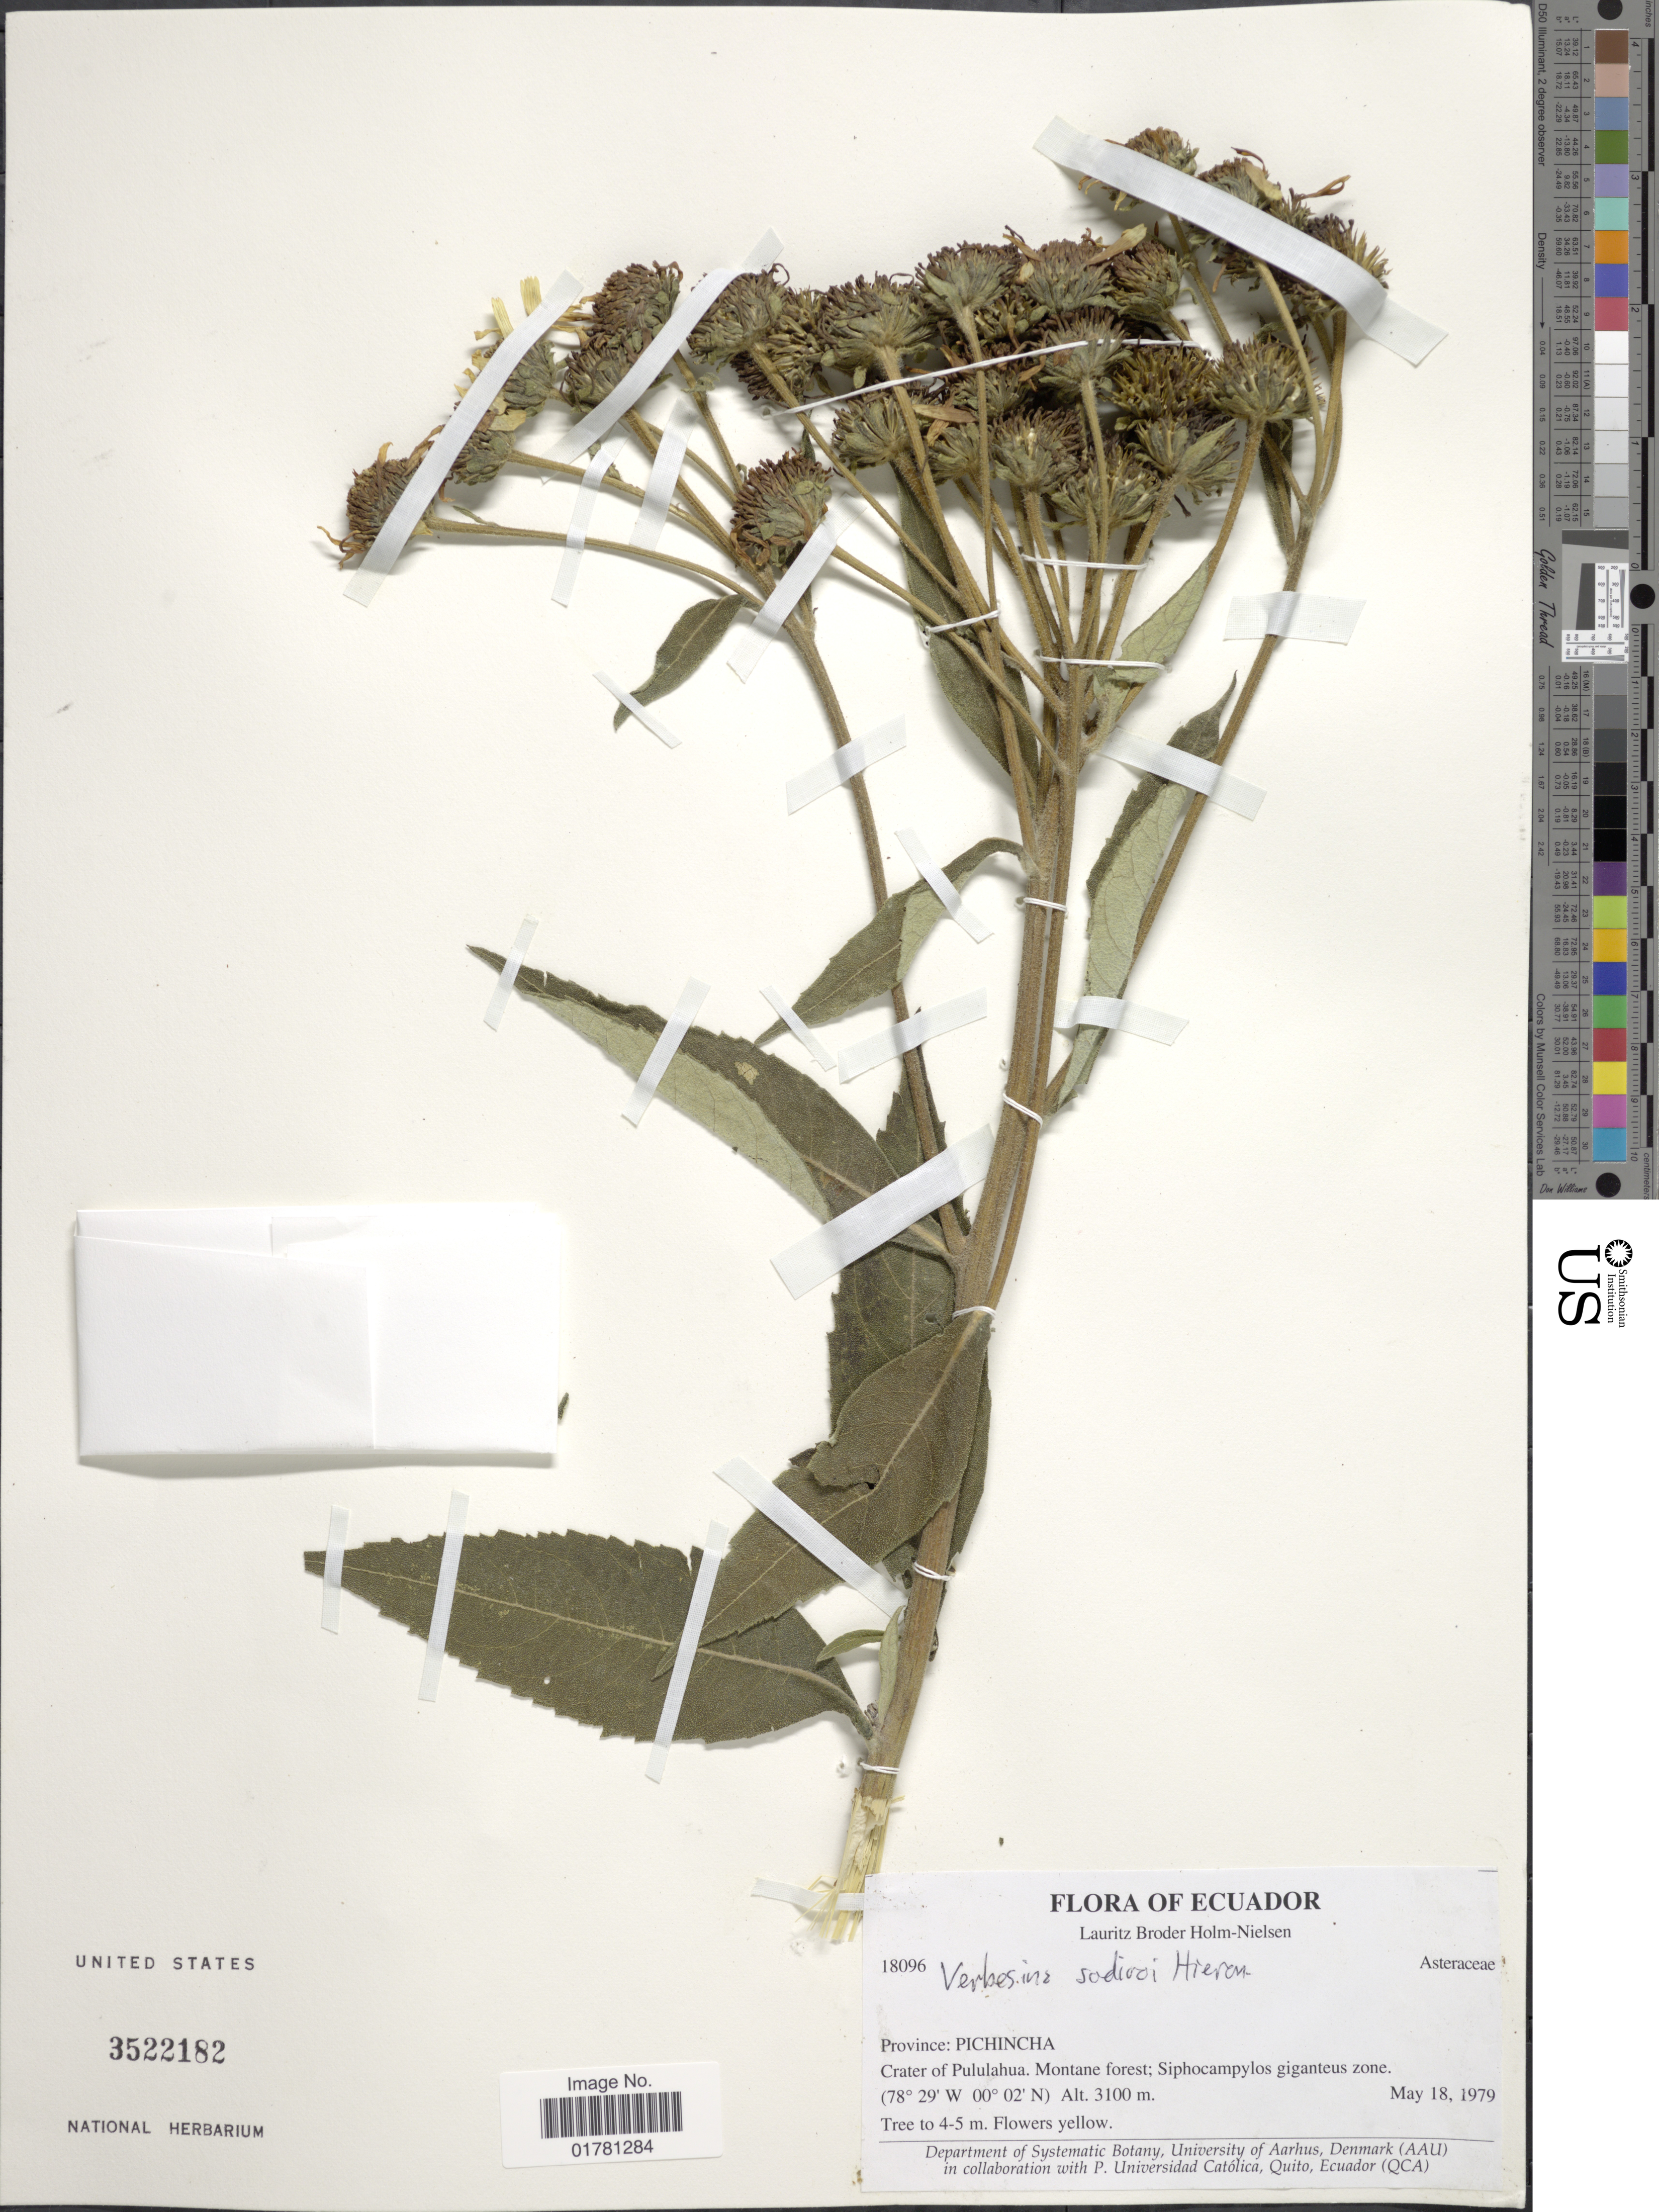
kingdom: Plantae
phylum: Tracheophyta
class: Magnoliopsida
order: Asterales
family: Asteraceae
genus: Verbesina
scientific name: Verbesina sodiroi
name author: Hieron.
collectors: L. B. Holm-Nielsen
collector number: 18096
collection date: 1979-05-18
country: Ecuador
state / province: Pichincha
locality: Crater of Pululahua. Montane forest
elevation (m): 3100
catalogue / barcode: US 3522182